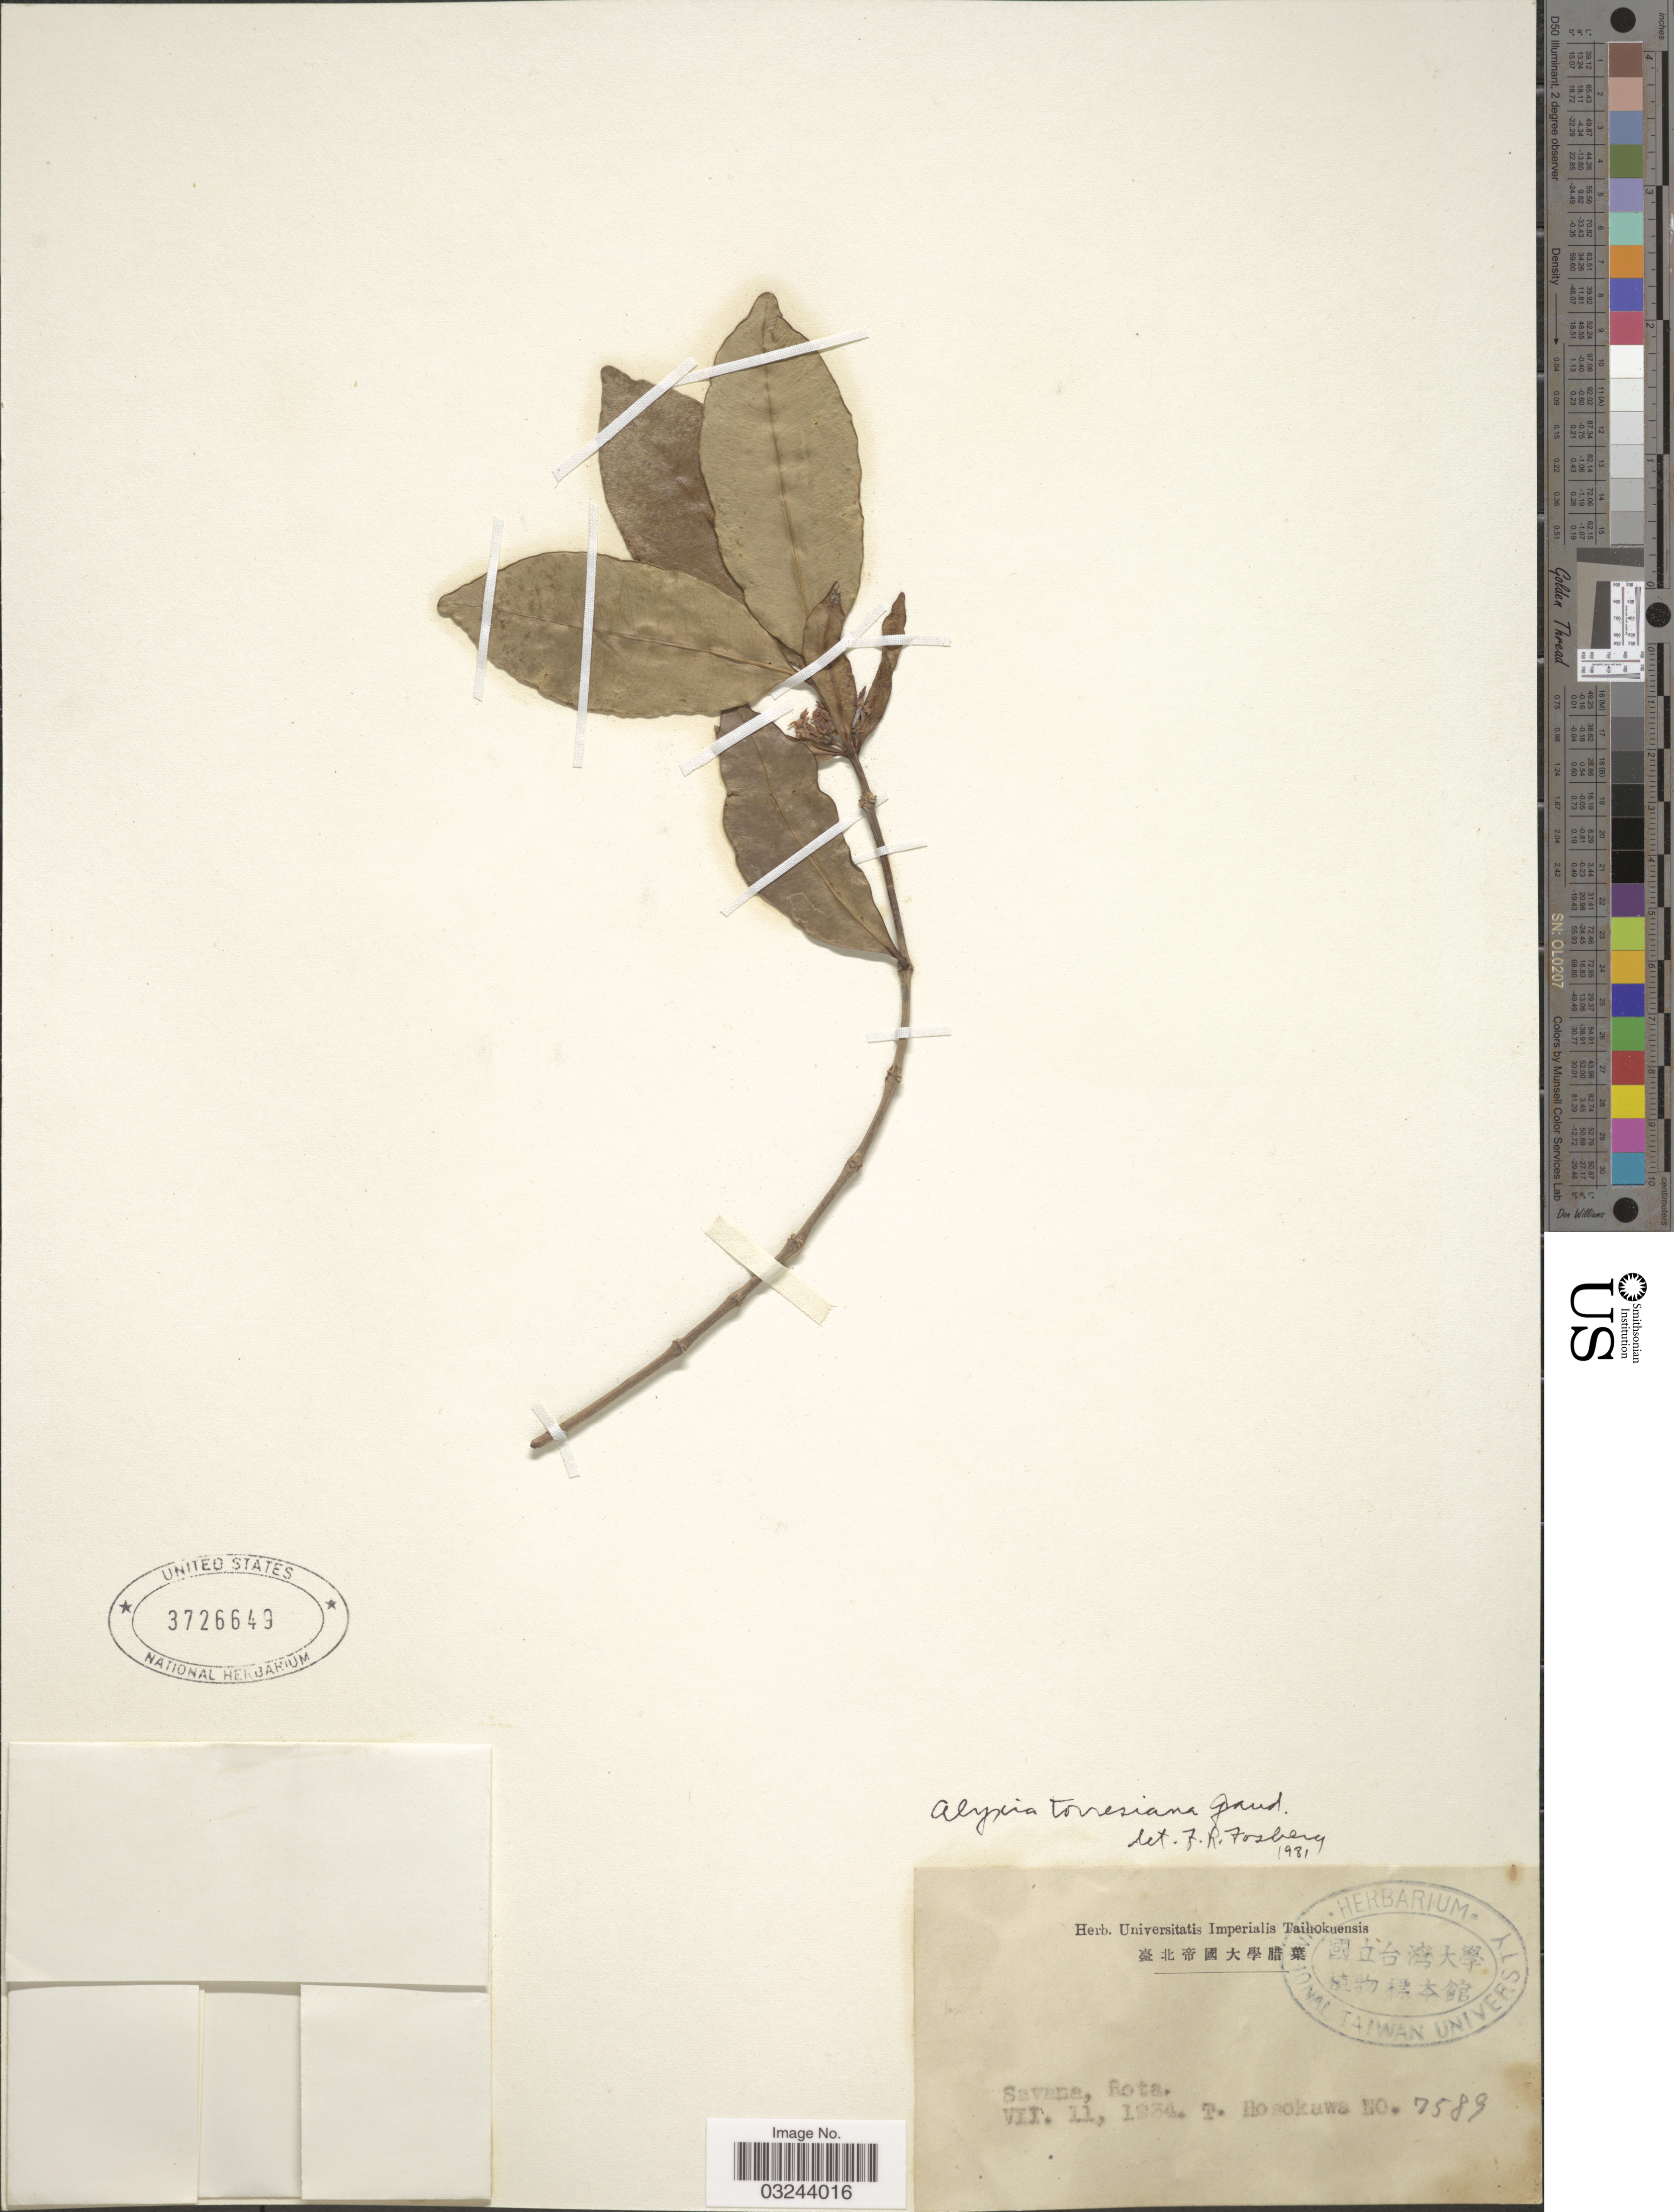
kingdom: Plantae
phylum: Tracheophyta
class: Magnoliopsida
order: Gentianales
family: Apocynaceae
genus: Alyxia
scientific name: Alyxia torresiana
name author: Gaudich.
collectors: T. Hosokawa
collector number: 7589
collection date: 1934-07-11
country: Northern Mariana Islands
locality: Savana, Rota.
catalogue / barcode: US 3726649